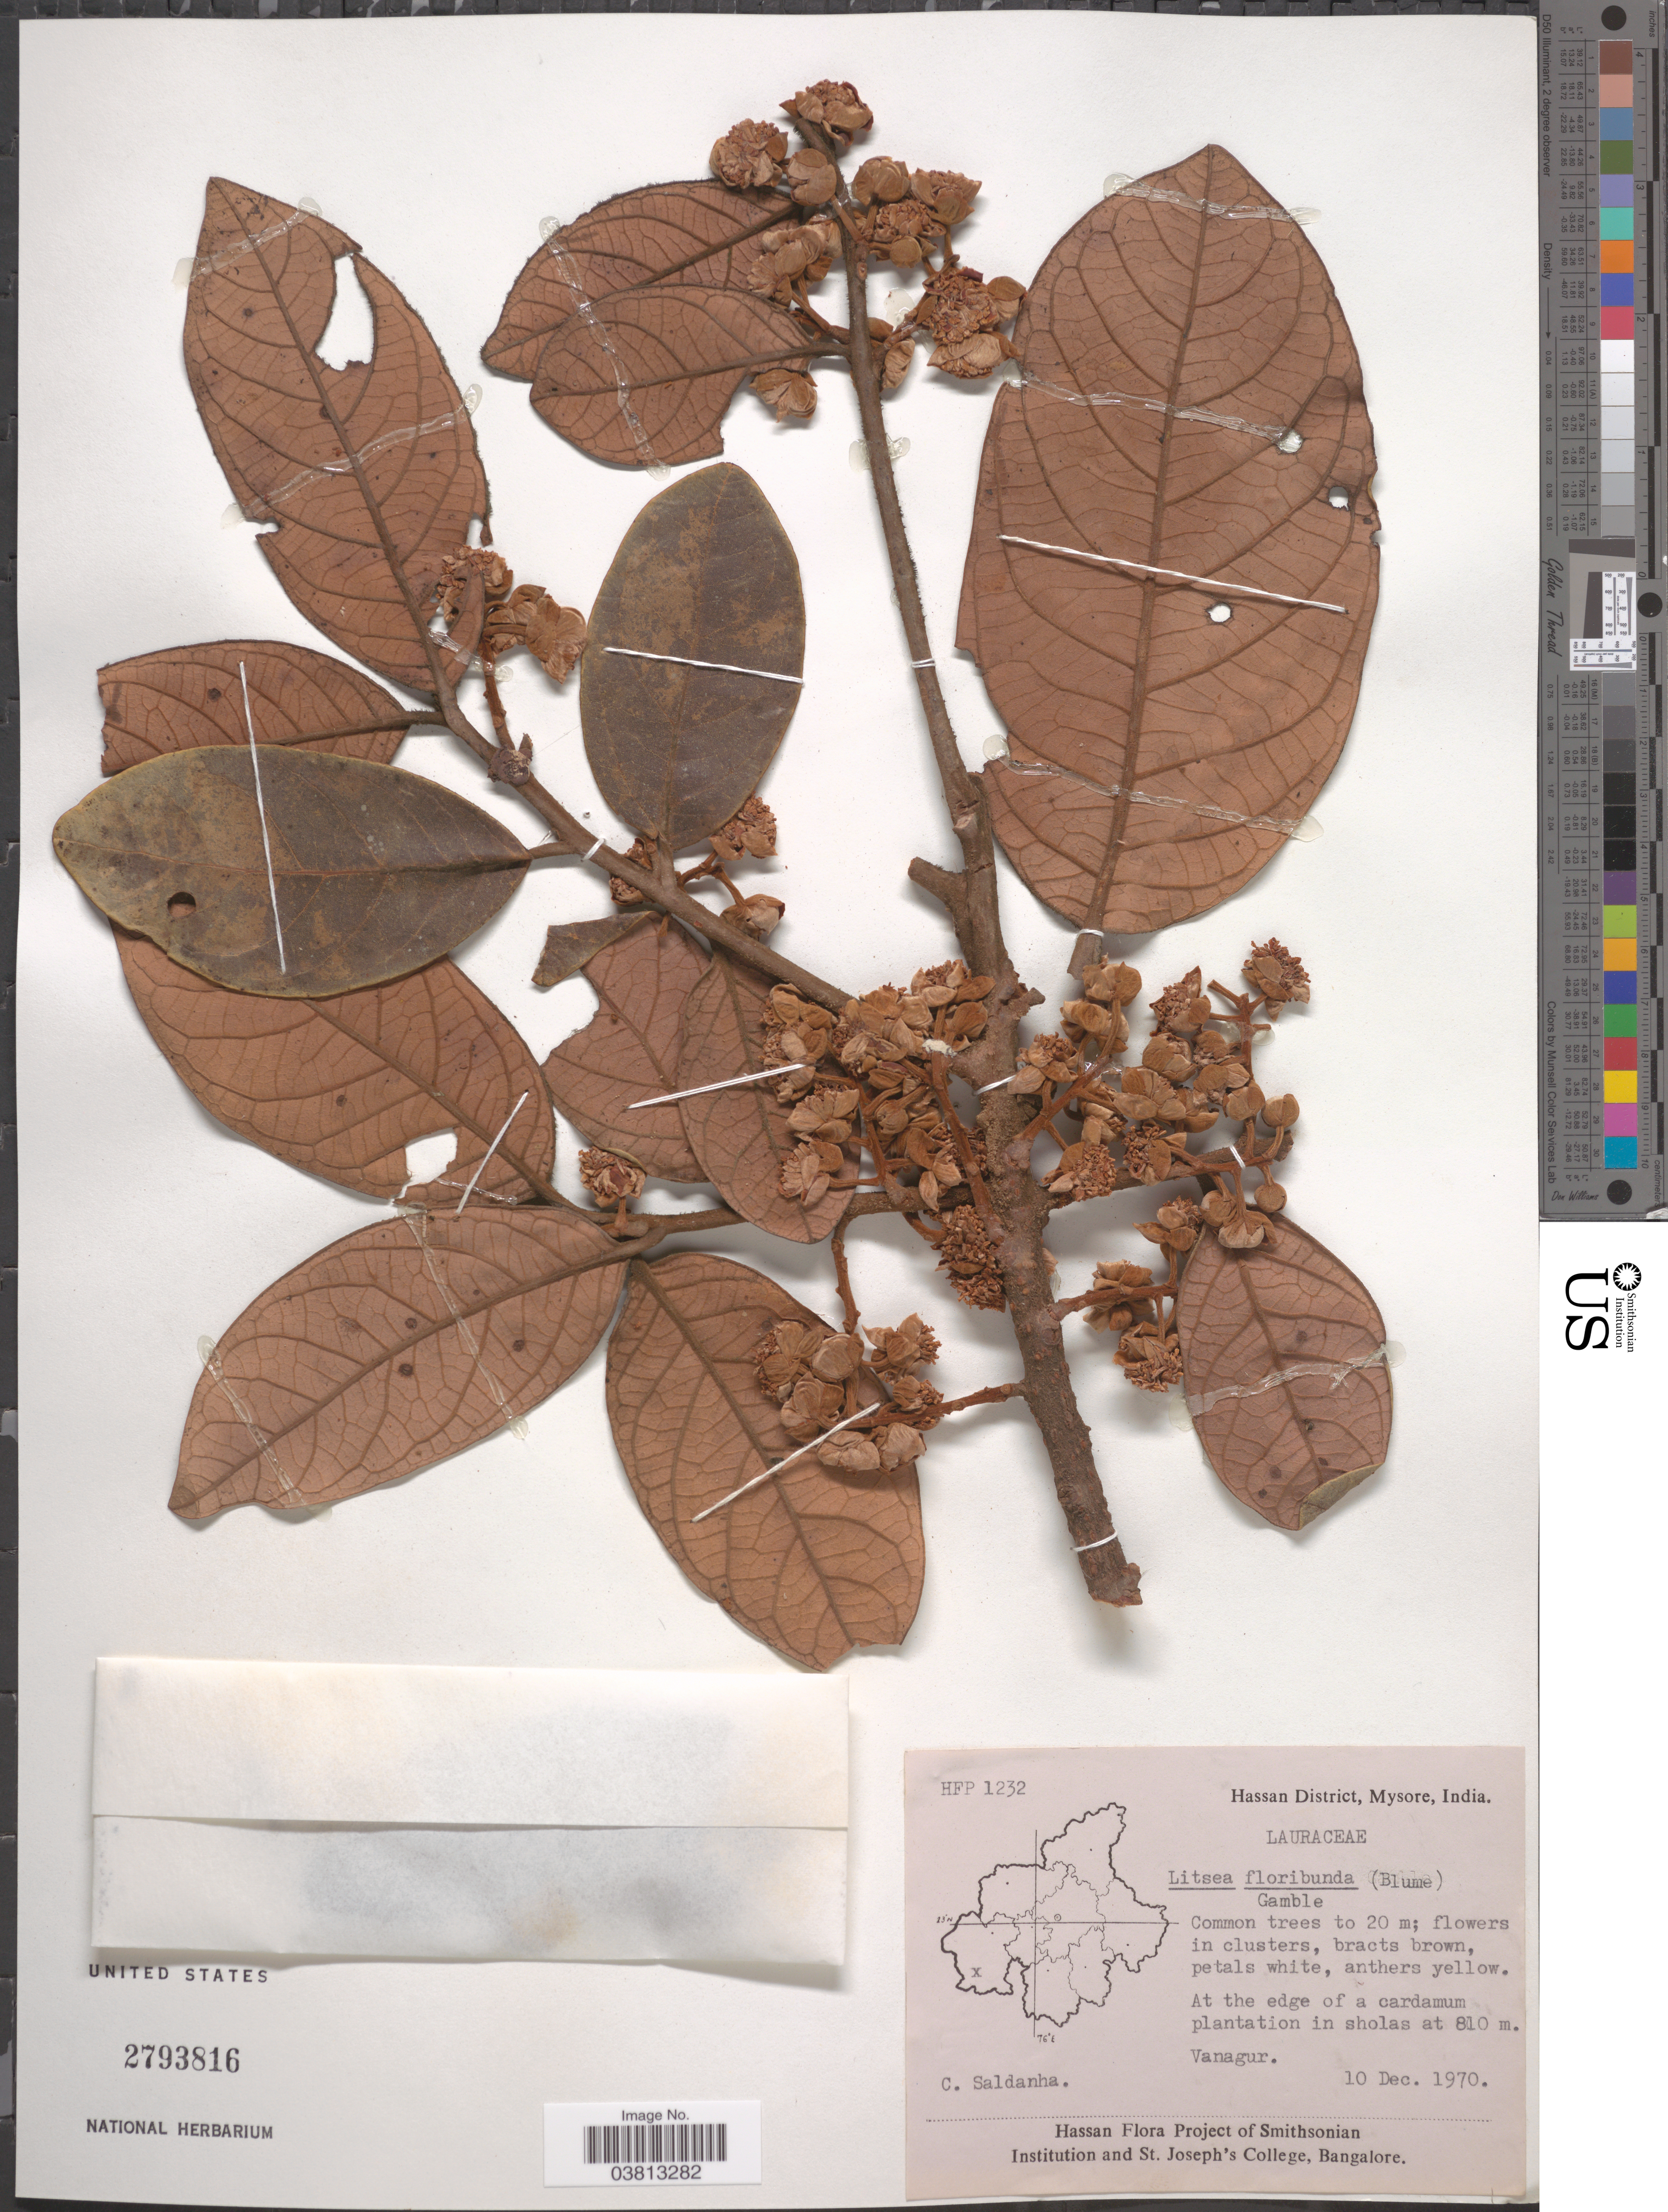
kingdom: Plantae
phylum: Tracheophyta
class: Magnoliopsida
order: Laurales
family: Lauraceae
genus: Litsea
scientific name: Litsea floribunda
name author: Gamble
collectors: C. Saldanha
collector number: HFP 1232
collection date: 1970-12-10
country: India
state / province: Karnataka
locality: Hassan District, Mysore. Vanagur.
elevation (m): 810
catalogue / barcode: US 2793816